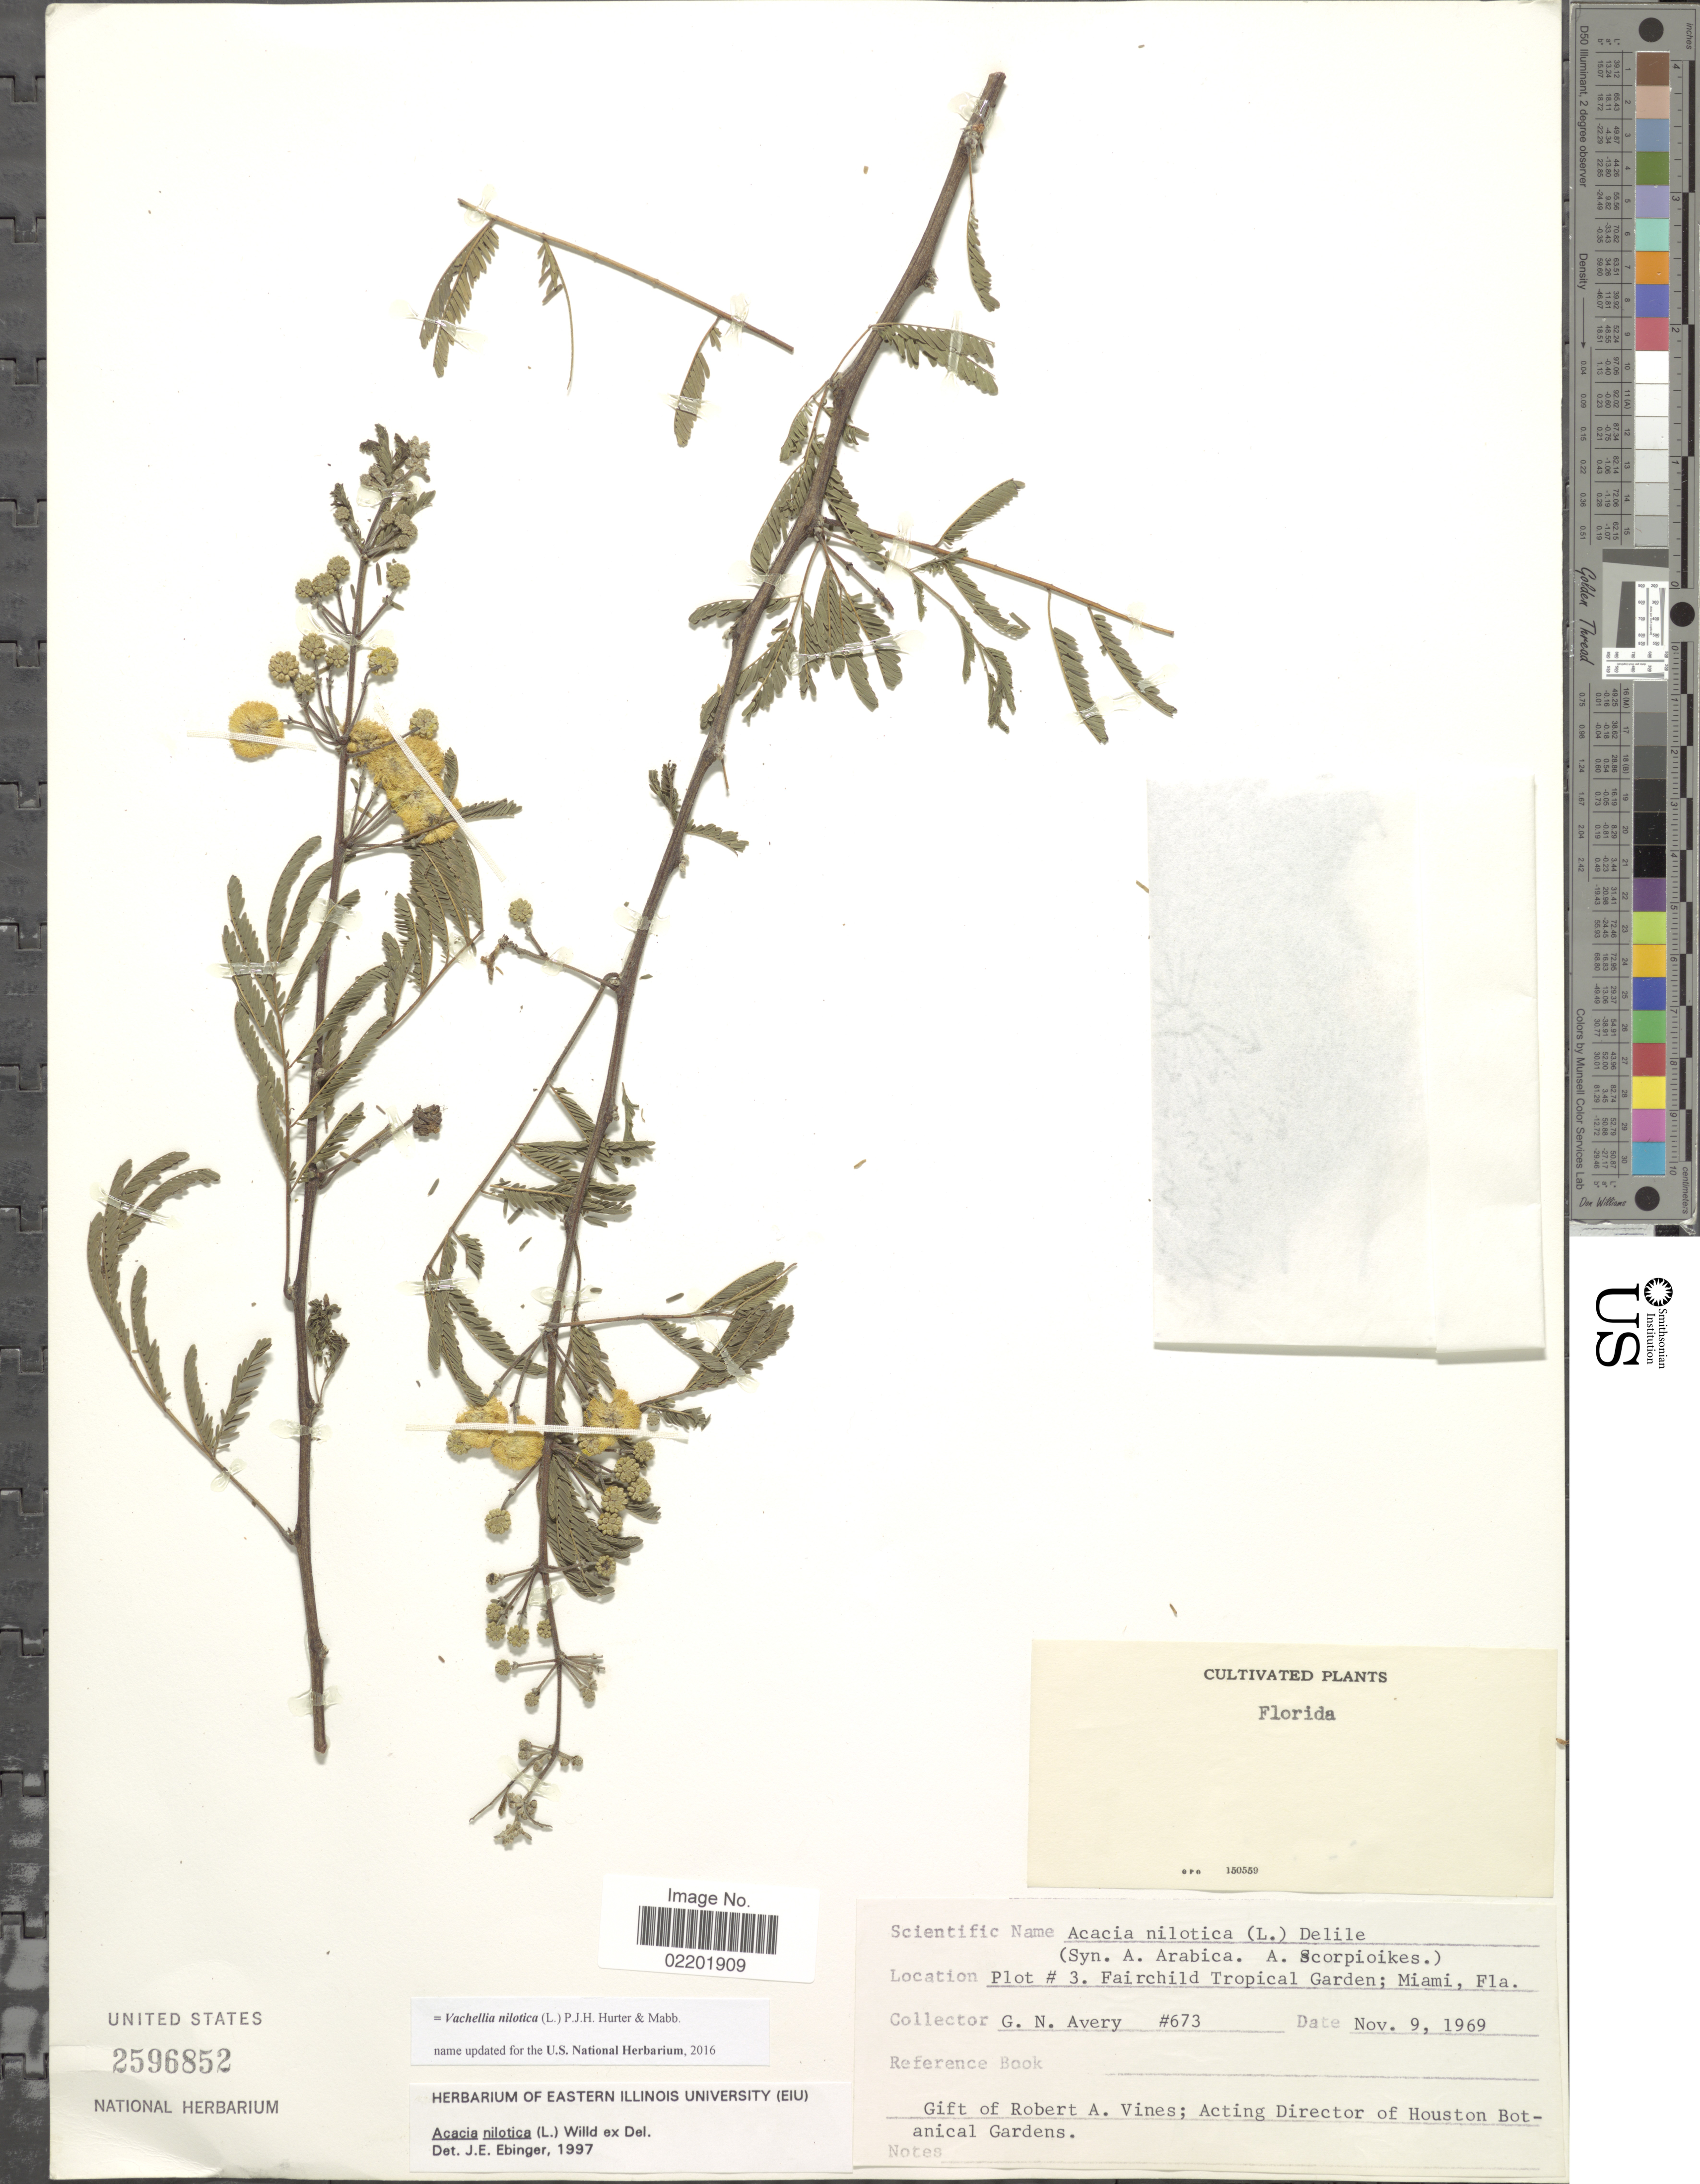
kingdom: Plantae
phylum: Tracheophyta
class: Magnoliopsida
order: Fabales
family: Fabaceae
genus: Vachellia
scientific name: Vachellia nilotica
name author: (L.) P.J.H. Hurter & Mabb.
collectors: G. N. Avery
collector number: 673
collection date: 1969-11-09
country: United States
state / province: Florida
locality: Plot #3, Fairchild Tropical Garden, Miami, Fla.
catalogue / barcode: US 2596852